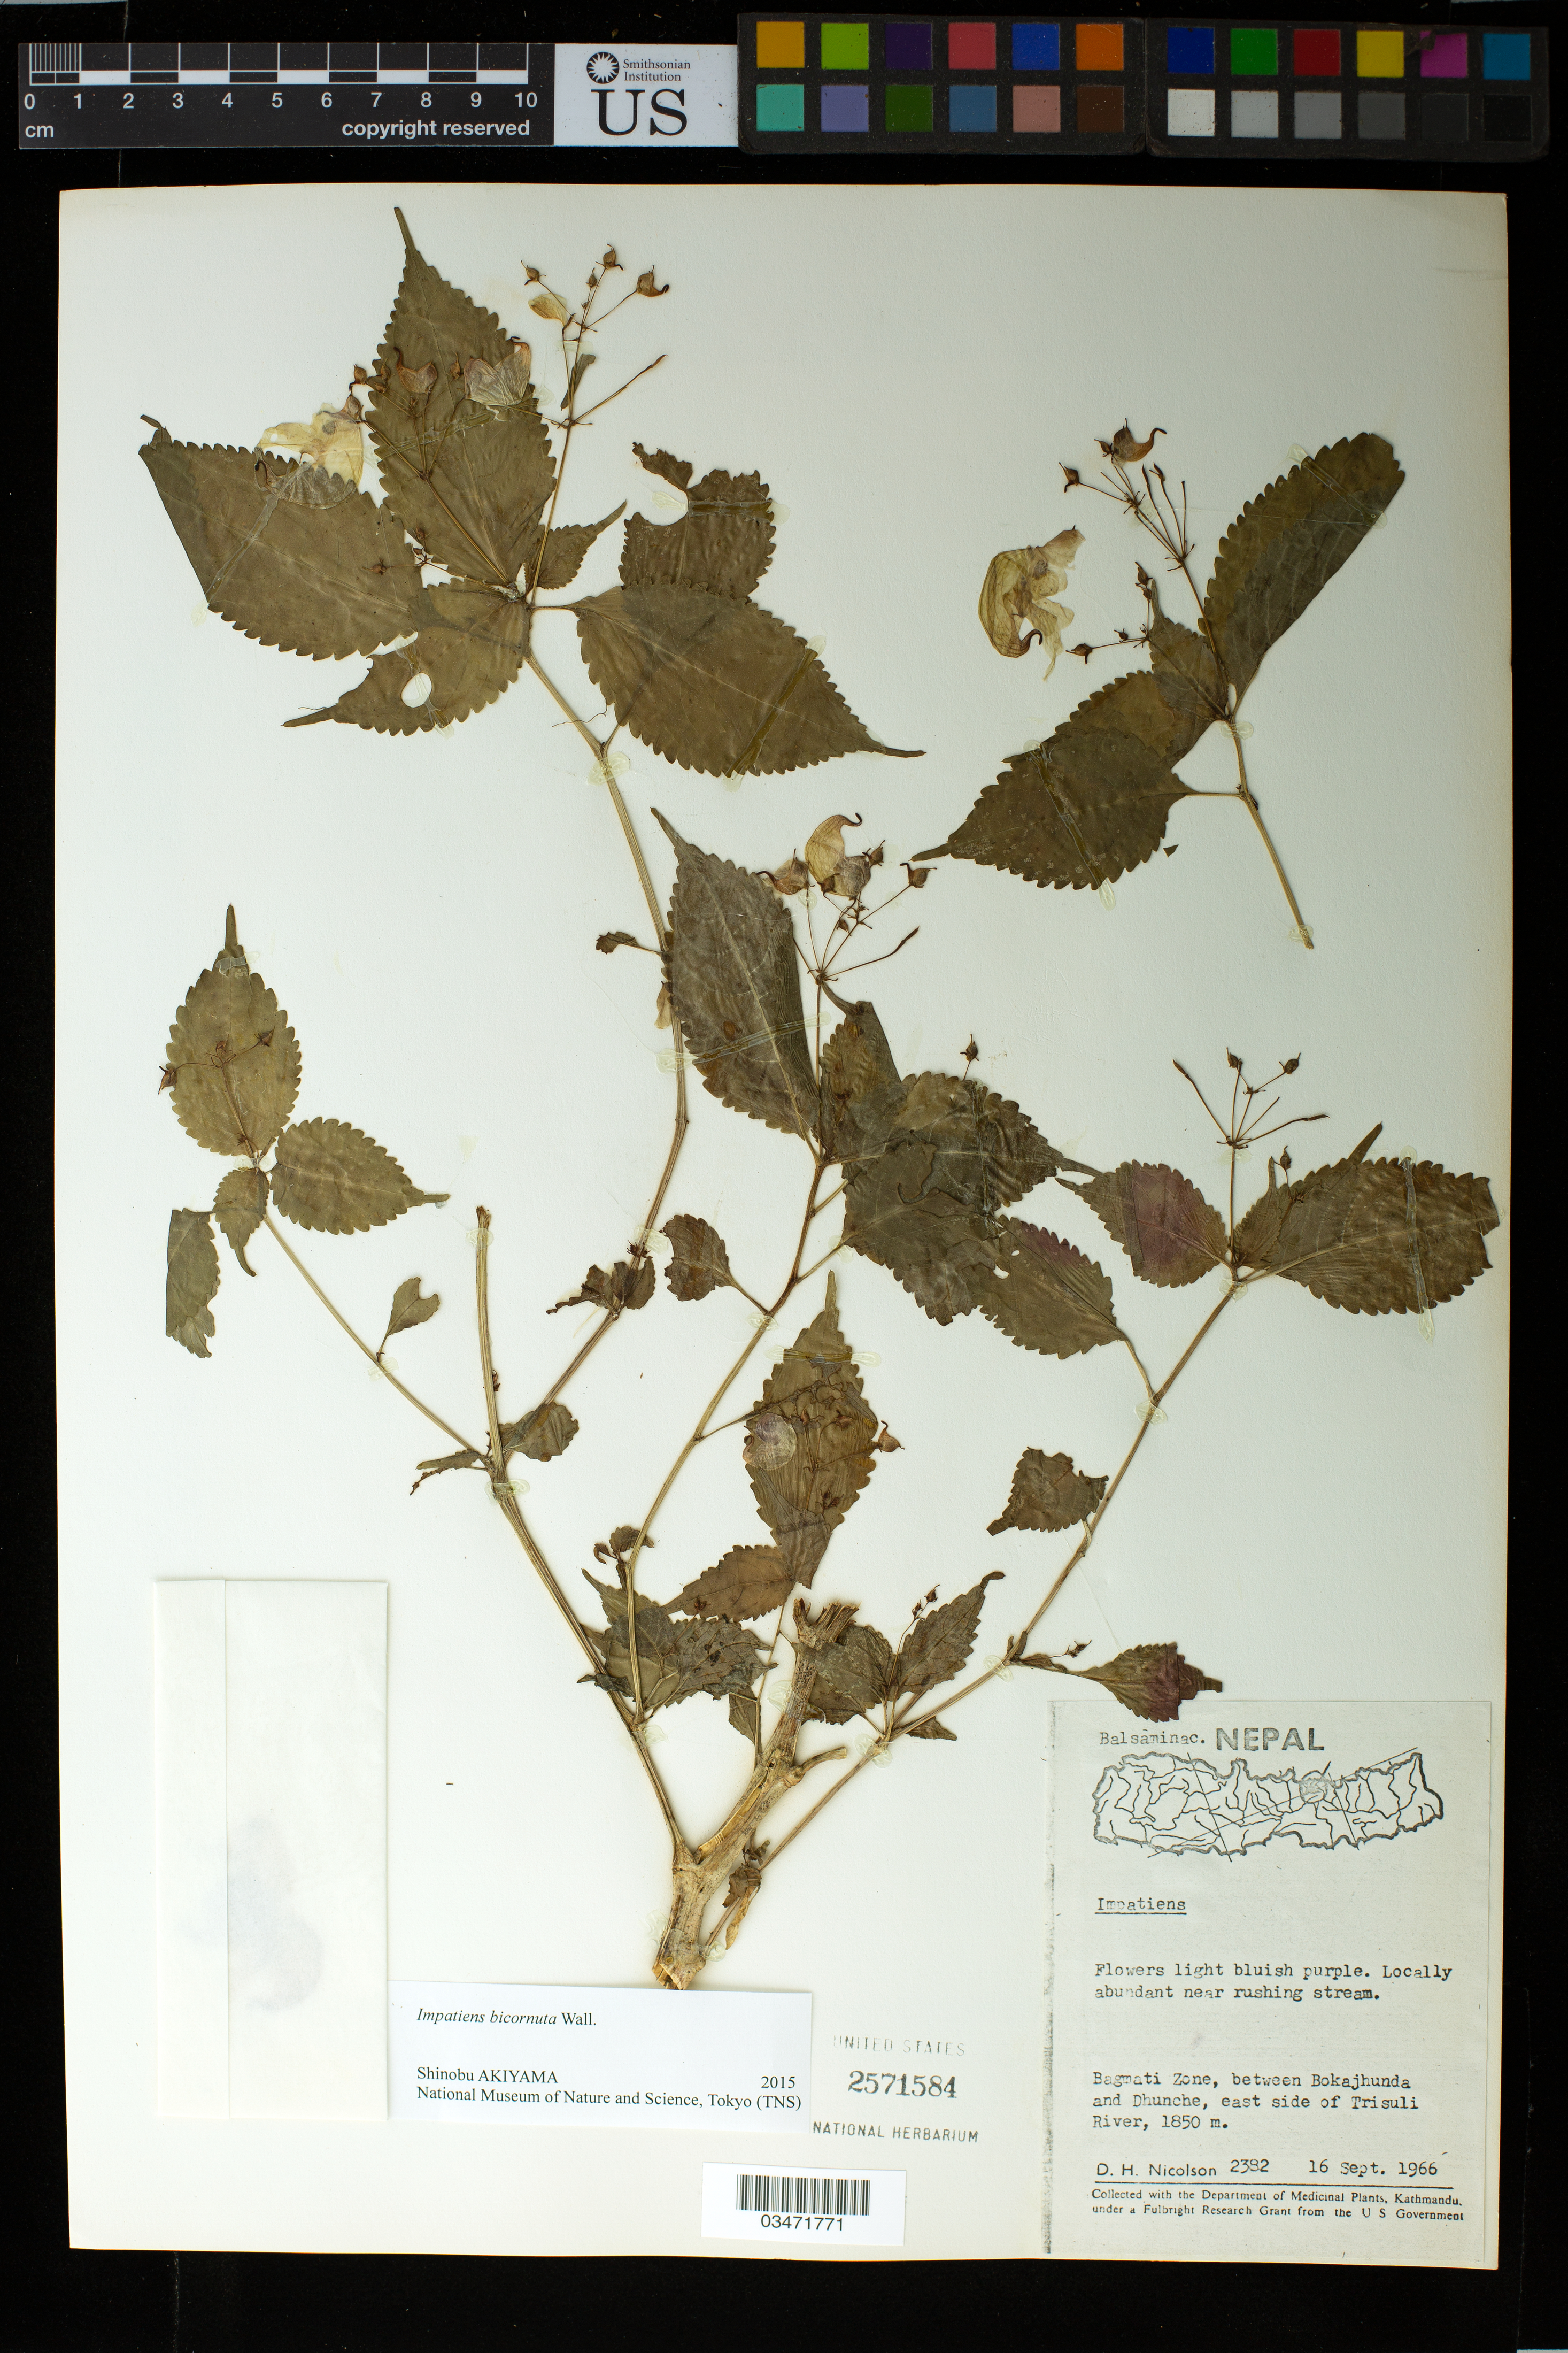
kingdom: Plantae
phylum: Tracheophyta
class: Magnoliopsida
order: Ericales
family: Balsaminaceae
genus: Impatiens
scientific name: Impatiens bicornuta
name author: Wall.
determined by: Akiyama, Shinobu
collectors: D. H. Nicolson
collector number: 2382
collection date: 1966-09-16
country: Nepal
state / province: Province No. 3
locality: Bagmati Zone, Rasua District, between Bokajhunda and Dhunche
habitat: Locally abundant near rushing stream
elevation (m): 1850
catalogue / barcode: US 2571584